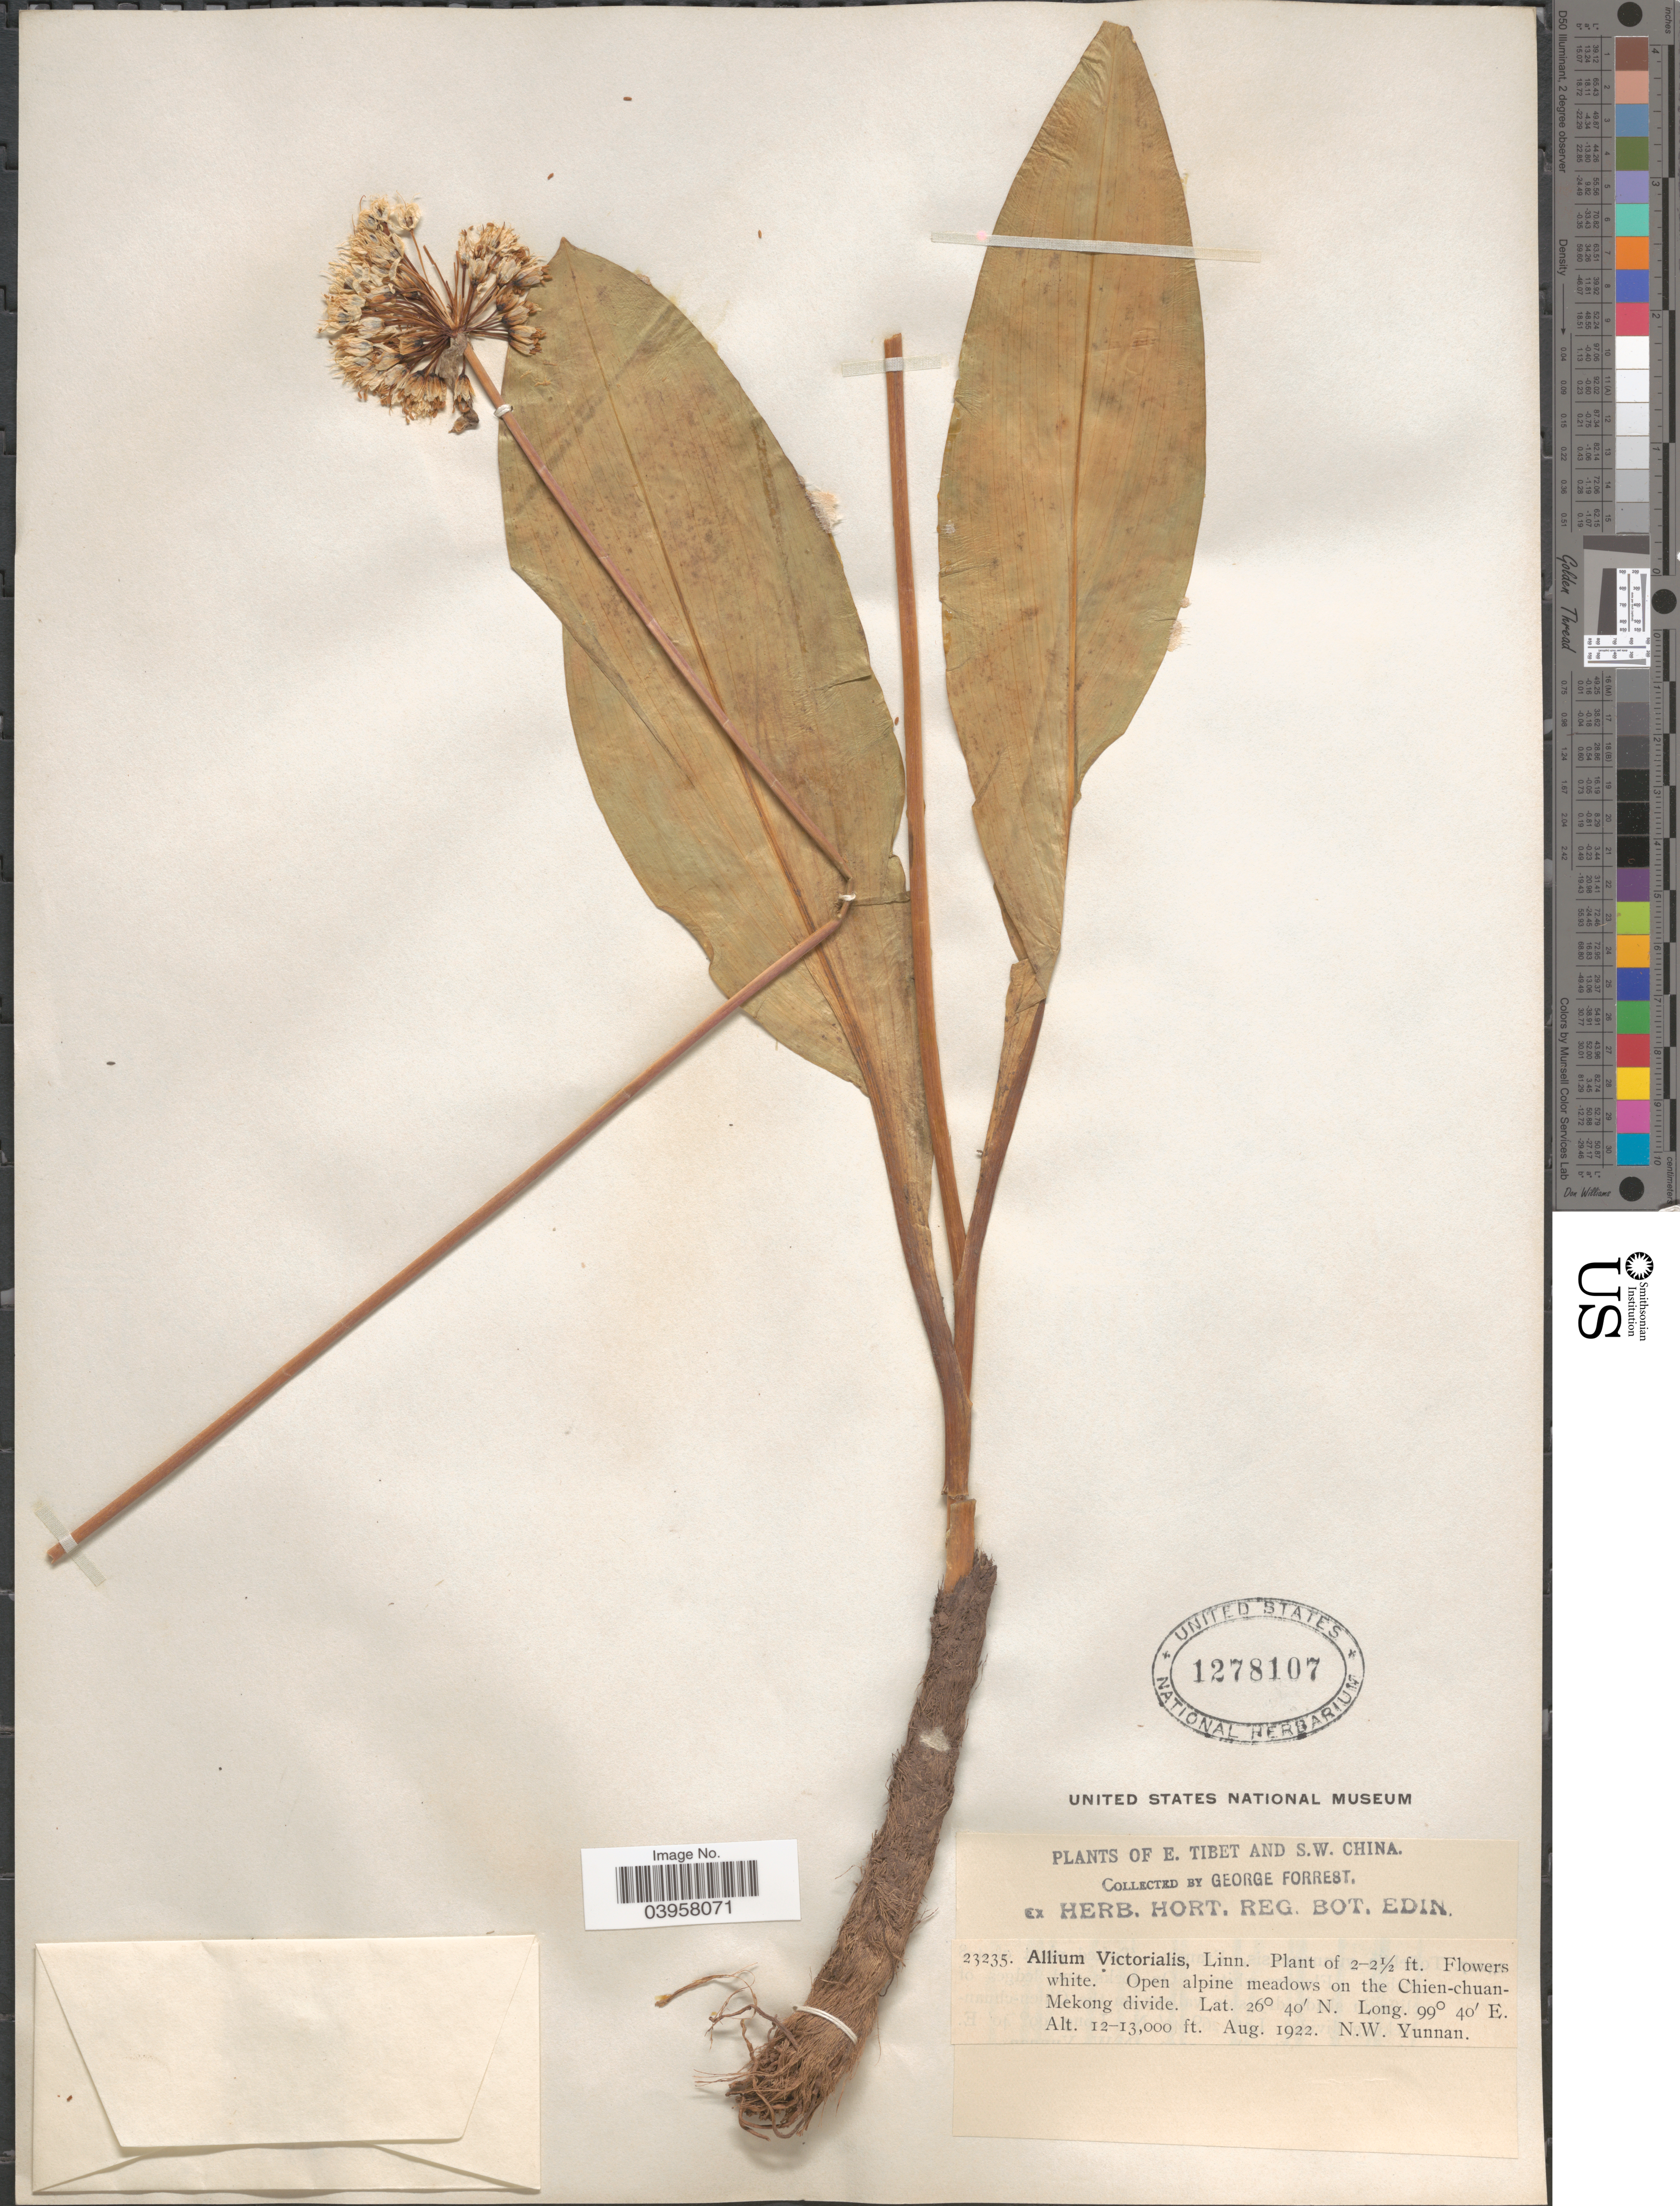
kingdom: Plantae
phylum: Tracheophyta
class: Liliopsida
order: Asparagales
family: Amaryllidaceae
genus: Allium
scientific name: Allium victorialis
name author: L.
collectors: G. Forrest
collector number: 23235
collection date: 1922-08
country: China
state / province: Yunnan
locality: S.W. China. Meadows on the Chien-chuan-Mekong divide. N.W. Yunnan.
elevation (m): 3658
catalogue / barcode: US 1278107